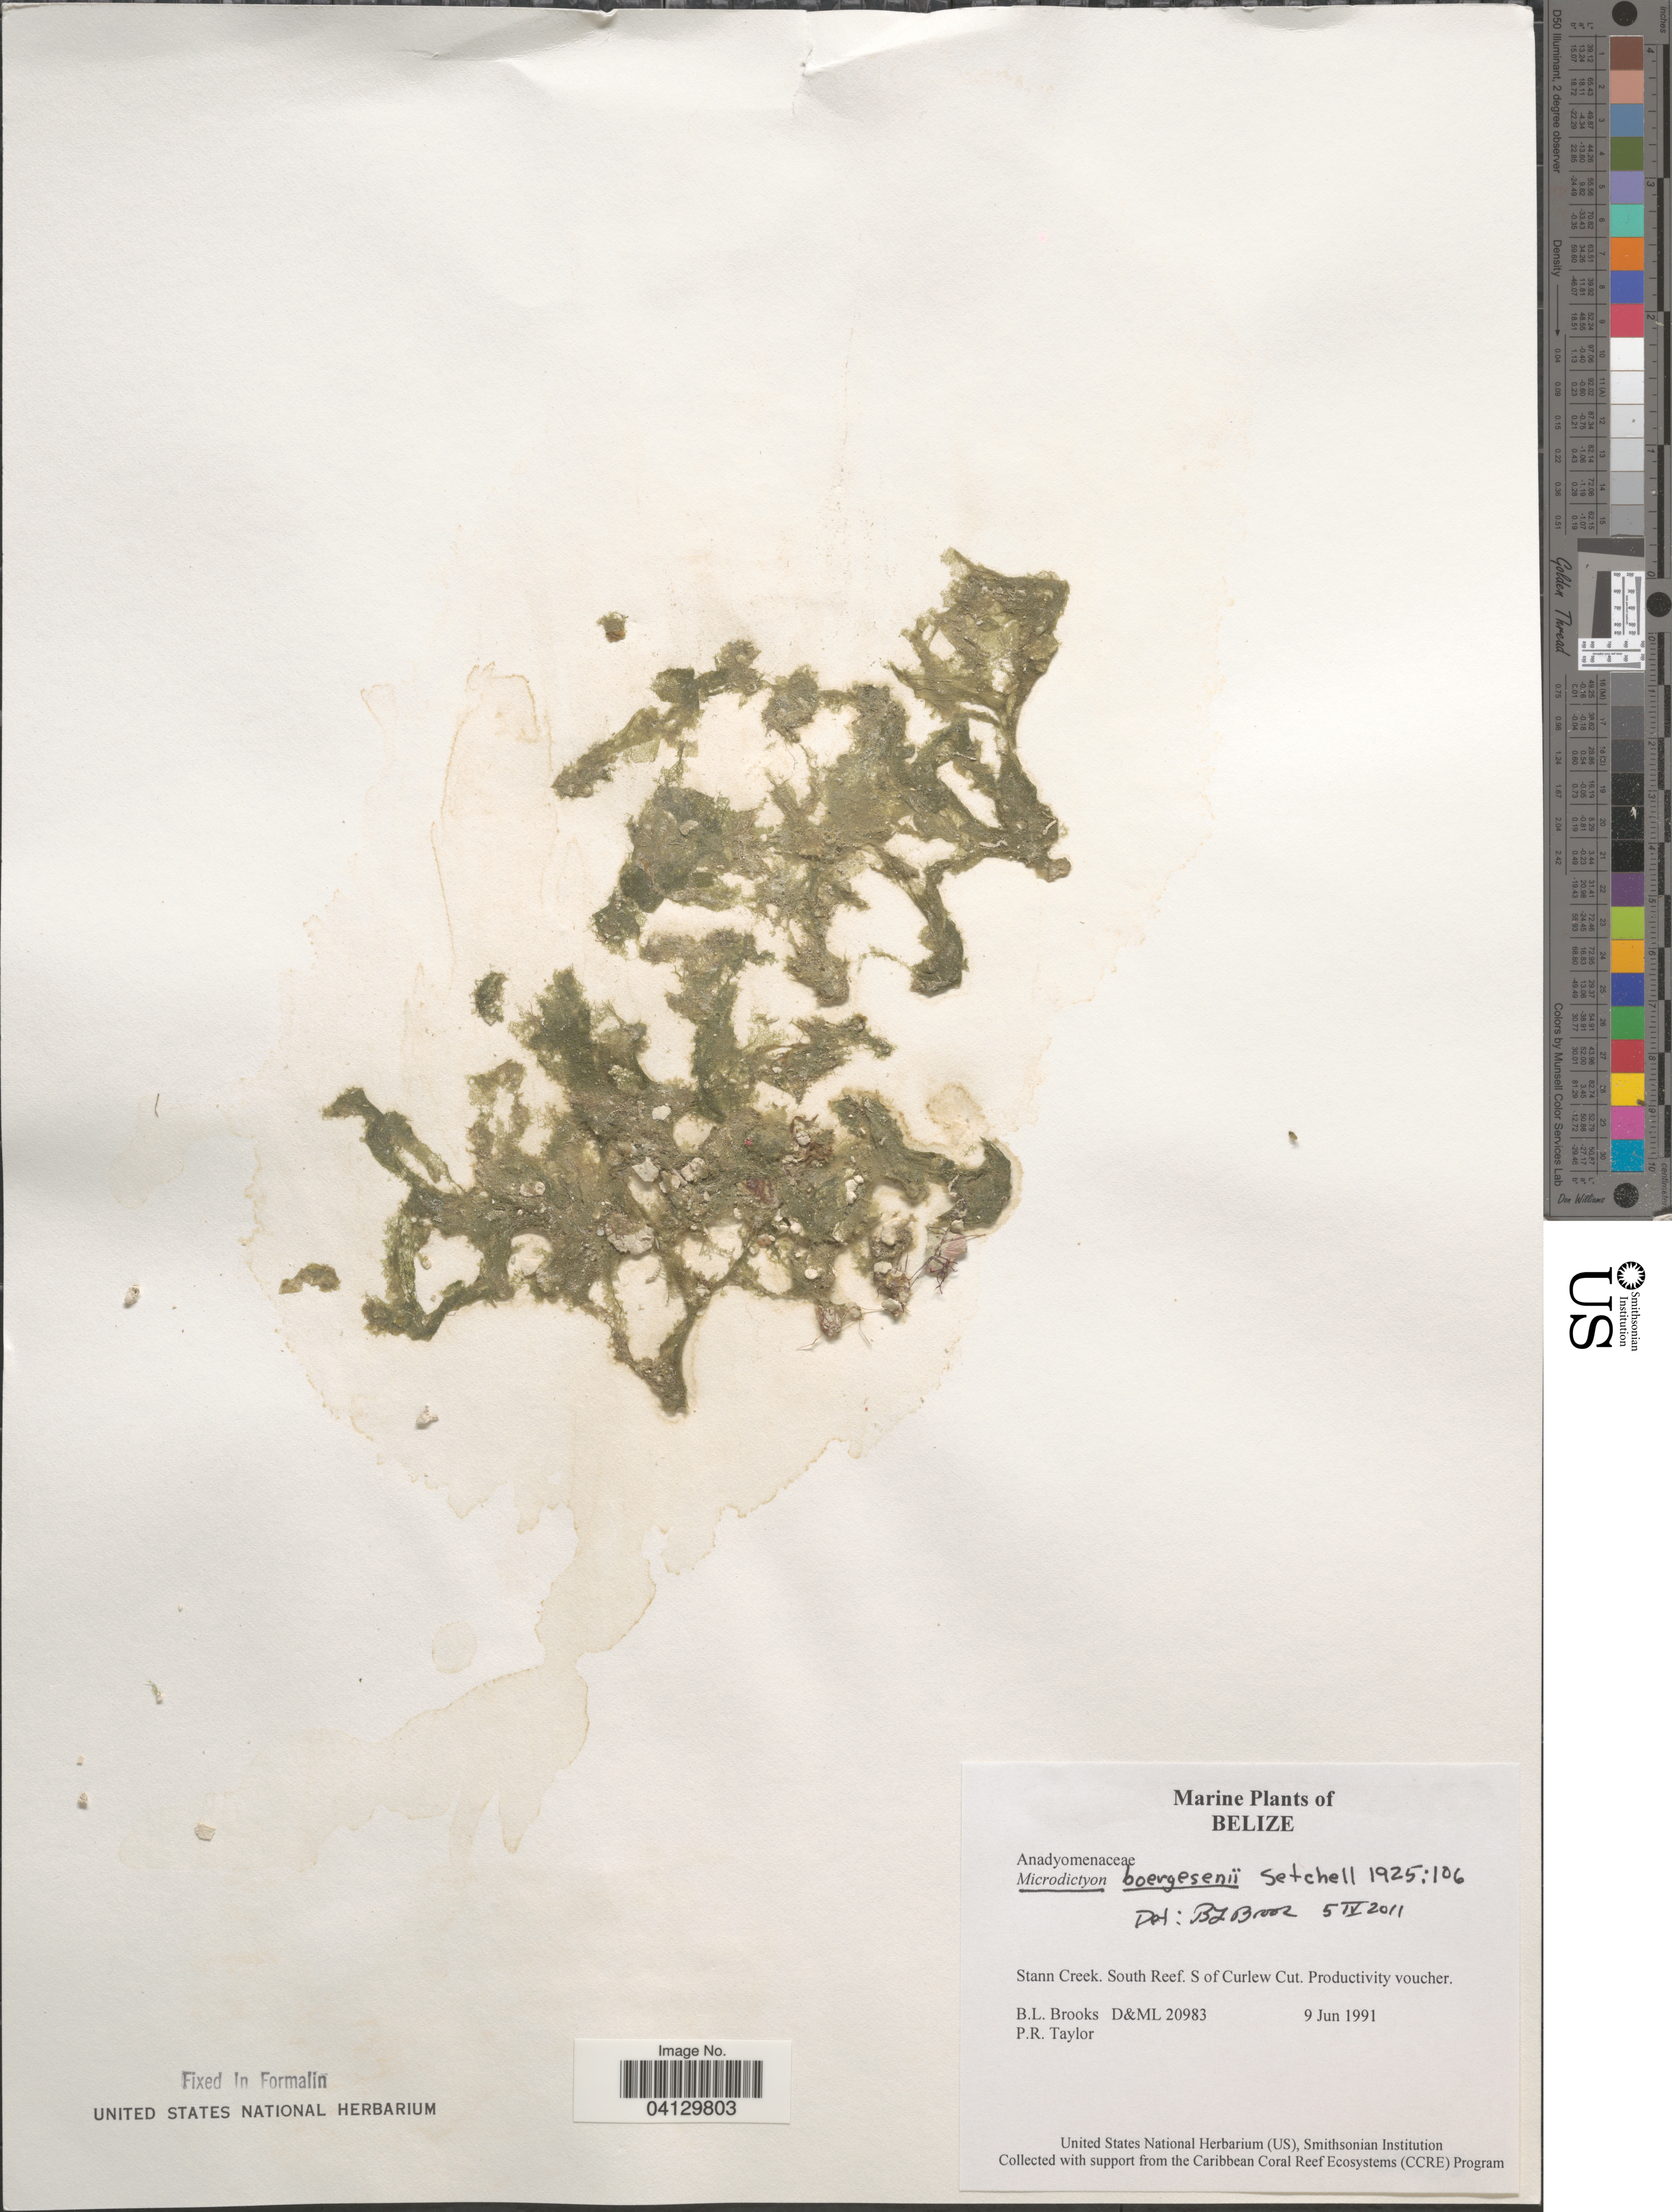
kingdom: Plantae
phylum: Chlorophyta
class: Ulvophyceae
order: Cladophorales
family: Anadyomenaceae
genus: Microdictyon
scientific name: Microdictyon boergesenii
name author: Setch.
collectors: B. Brooks & P. R. Taylor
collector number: D&ML20983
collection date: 1991-06-09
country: Belize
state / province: Stann Creek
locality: South Reef. S of Curlew Cut.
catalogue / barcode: US 329049